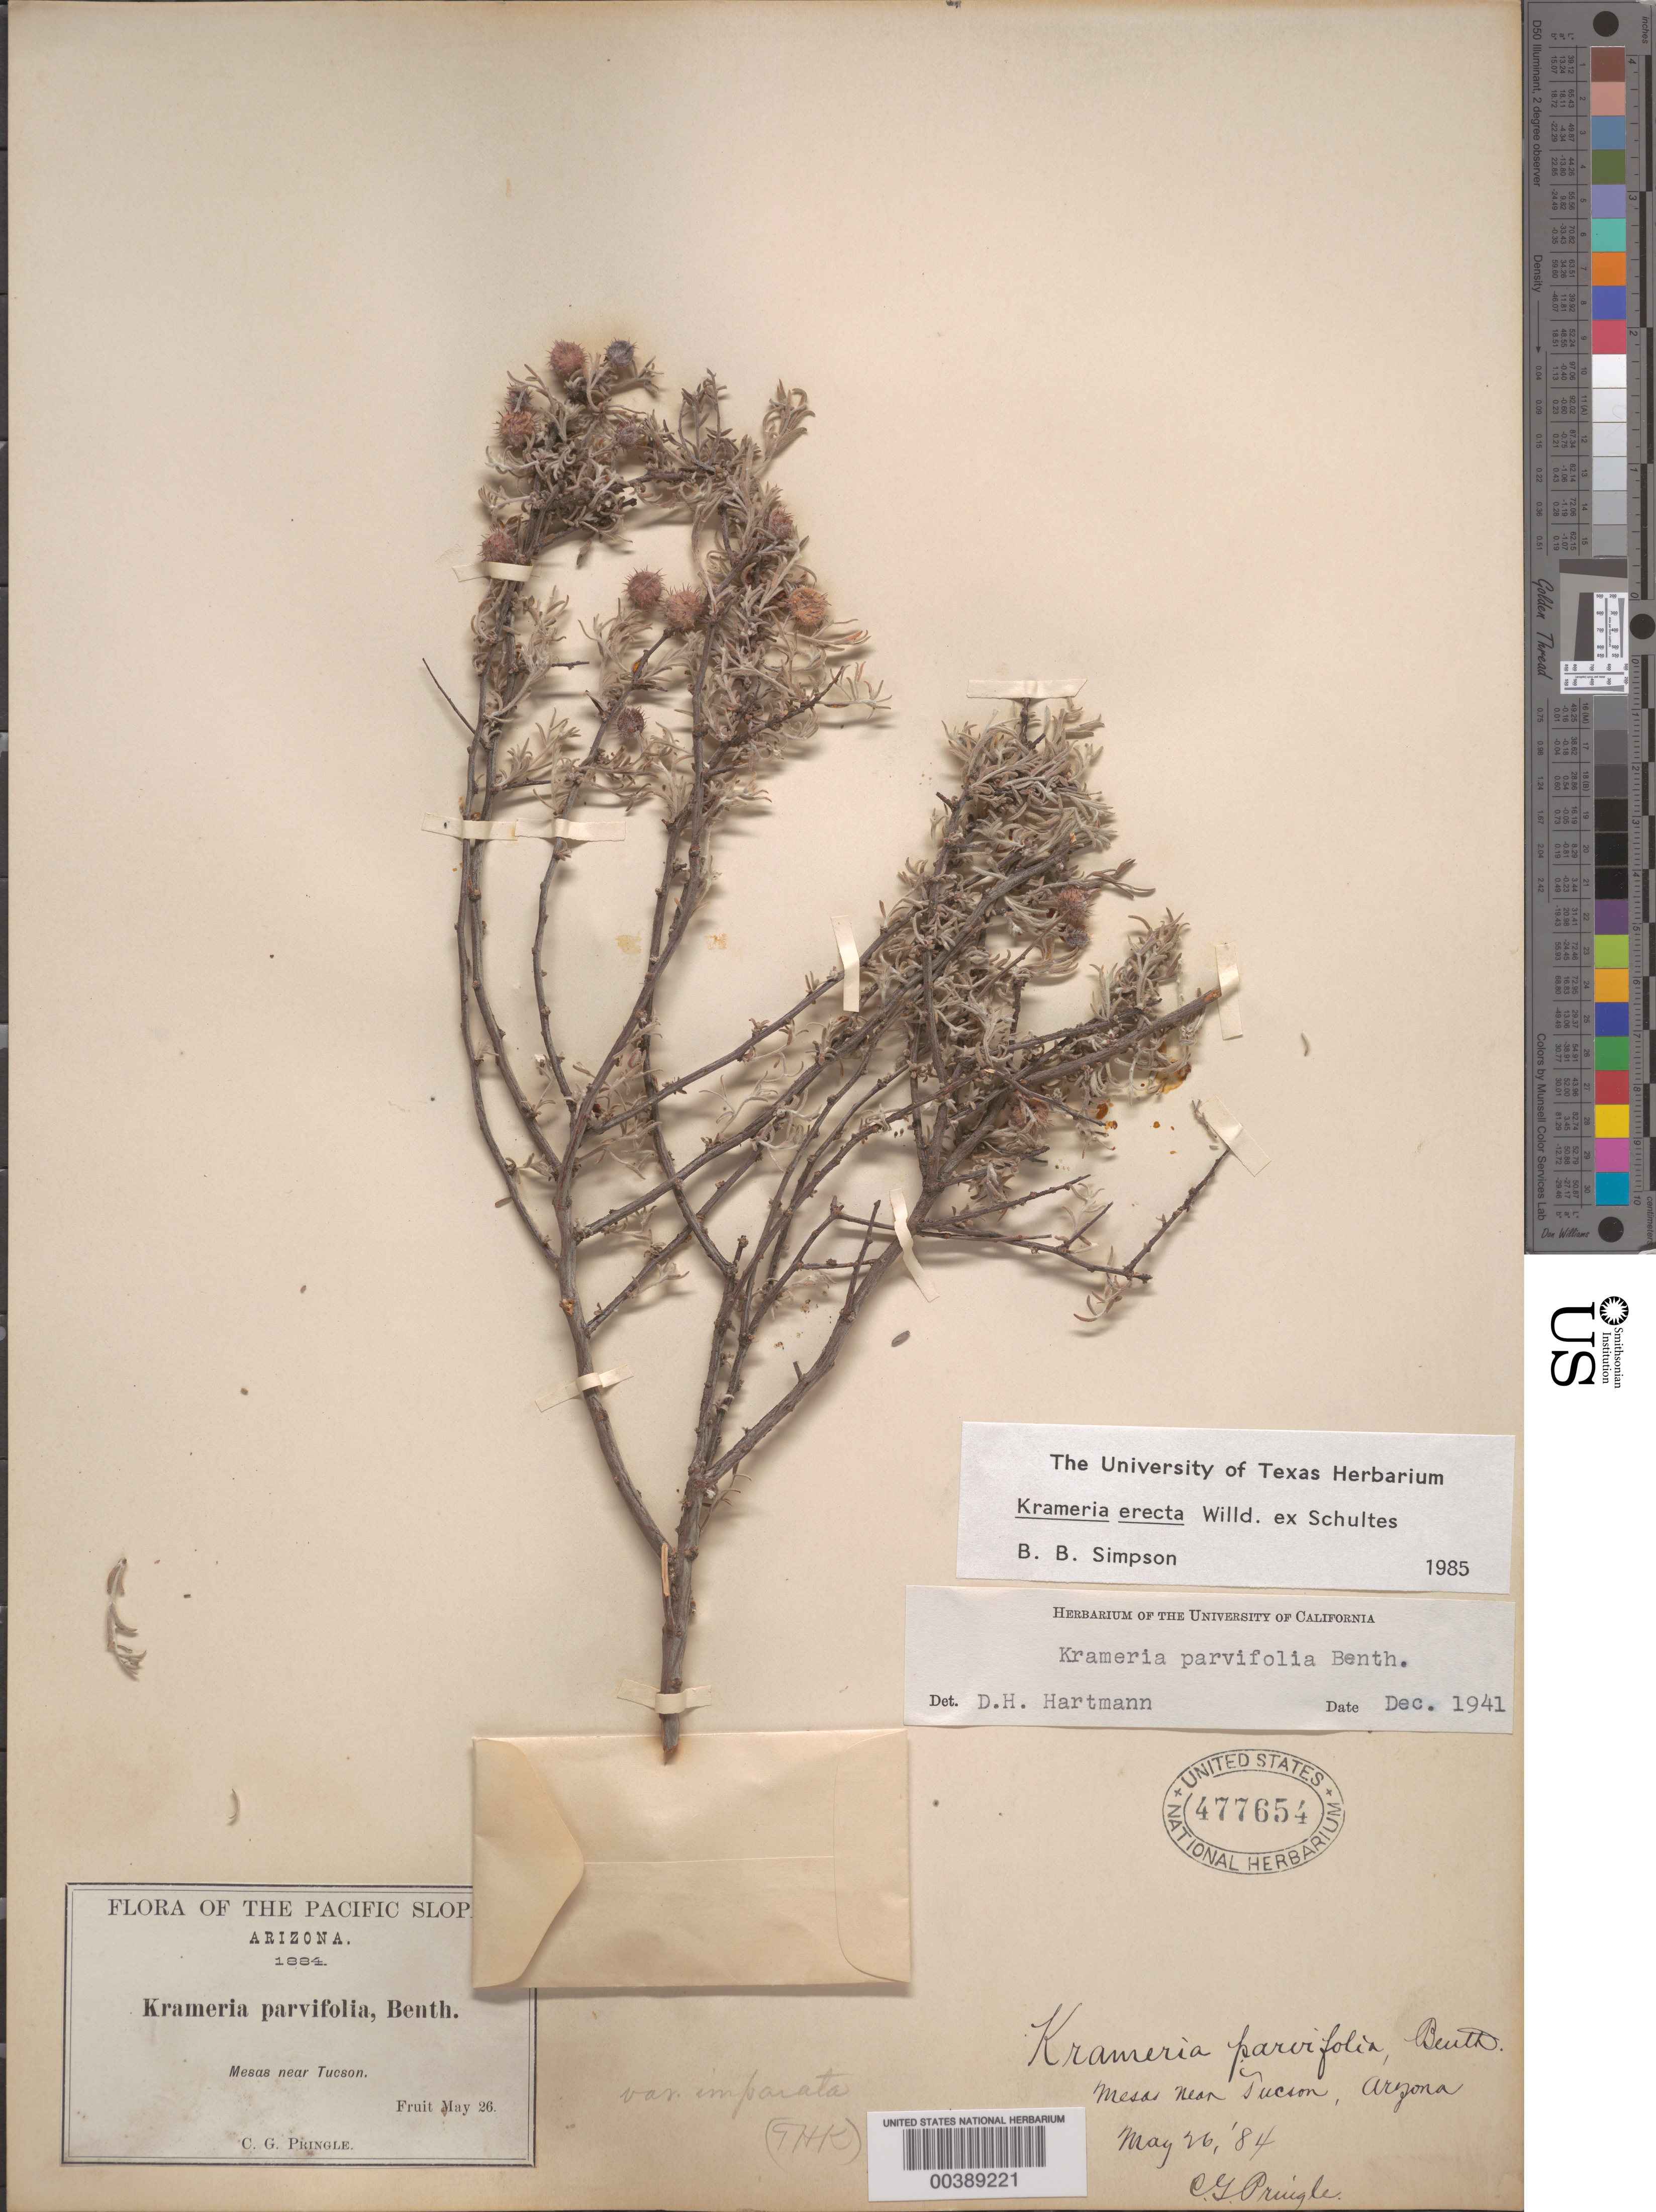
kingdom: Plantae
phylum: Tracheophyta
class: Magnoliopsida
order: Zygophyllales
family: Krameriaceae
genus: Krameria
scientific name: Krameria erecta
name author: Willd. ex Schult.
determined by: Simpson, B. B.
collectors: C. G. Pringle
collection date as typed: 26 May 1884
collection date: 1884-05-26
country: United States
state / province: Arizona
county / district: Pima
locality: Mesas near tucson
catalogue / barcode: US 477654